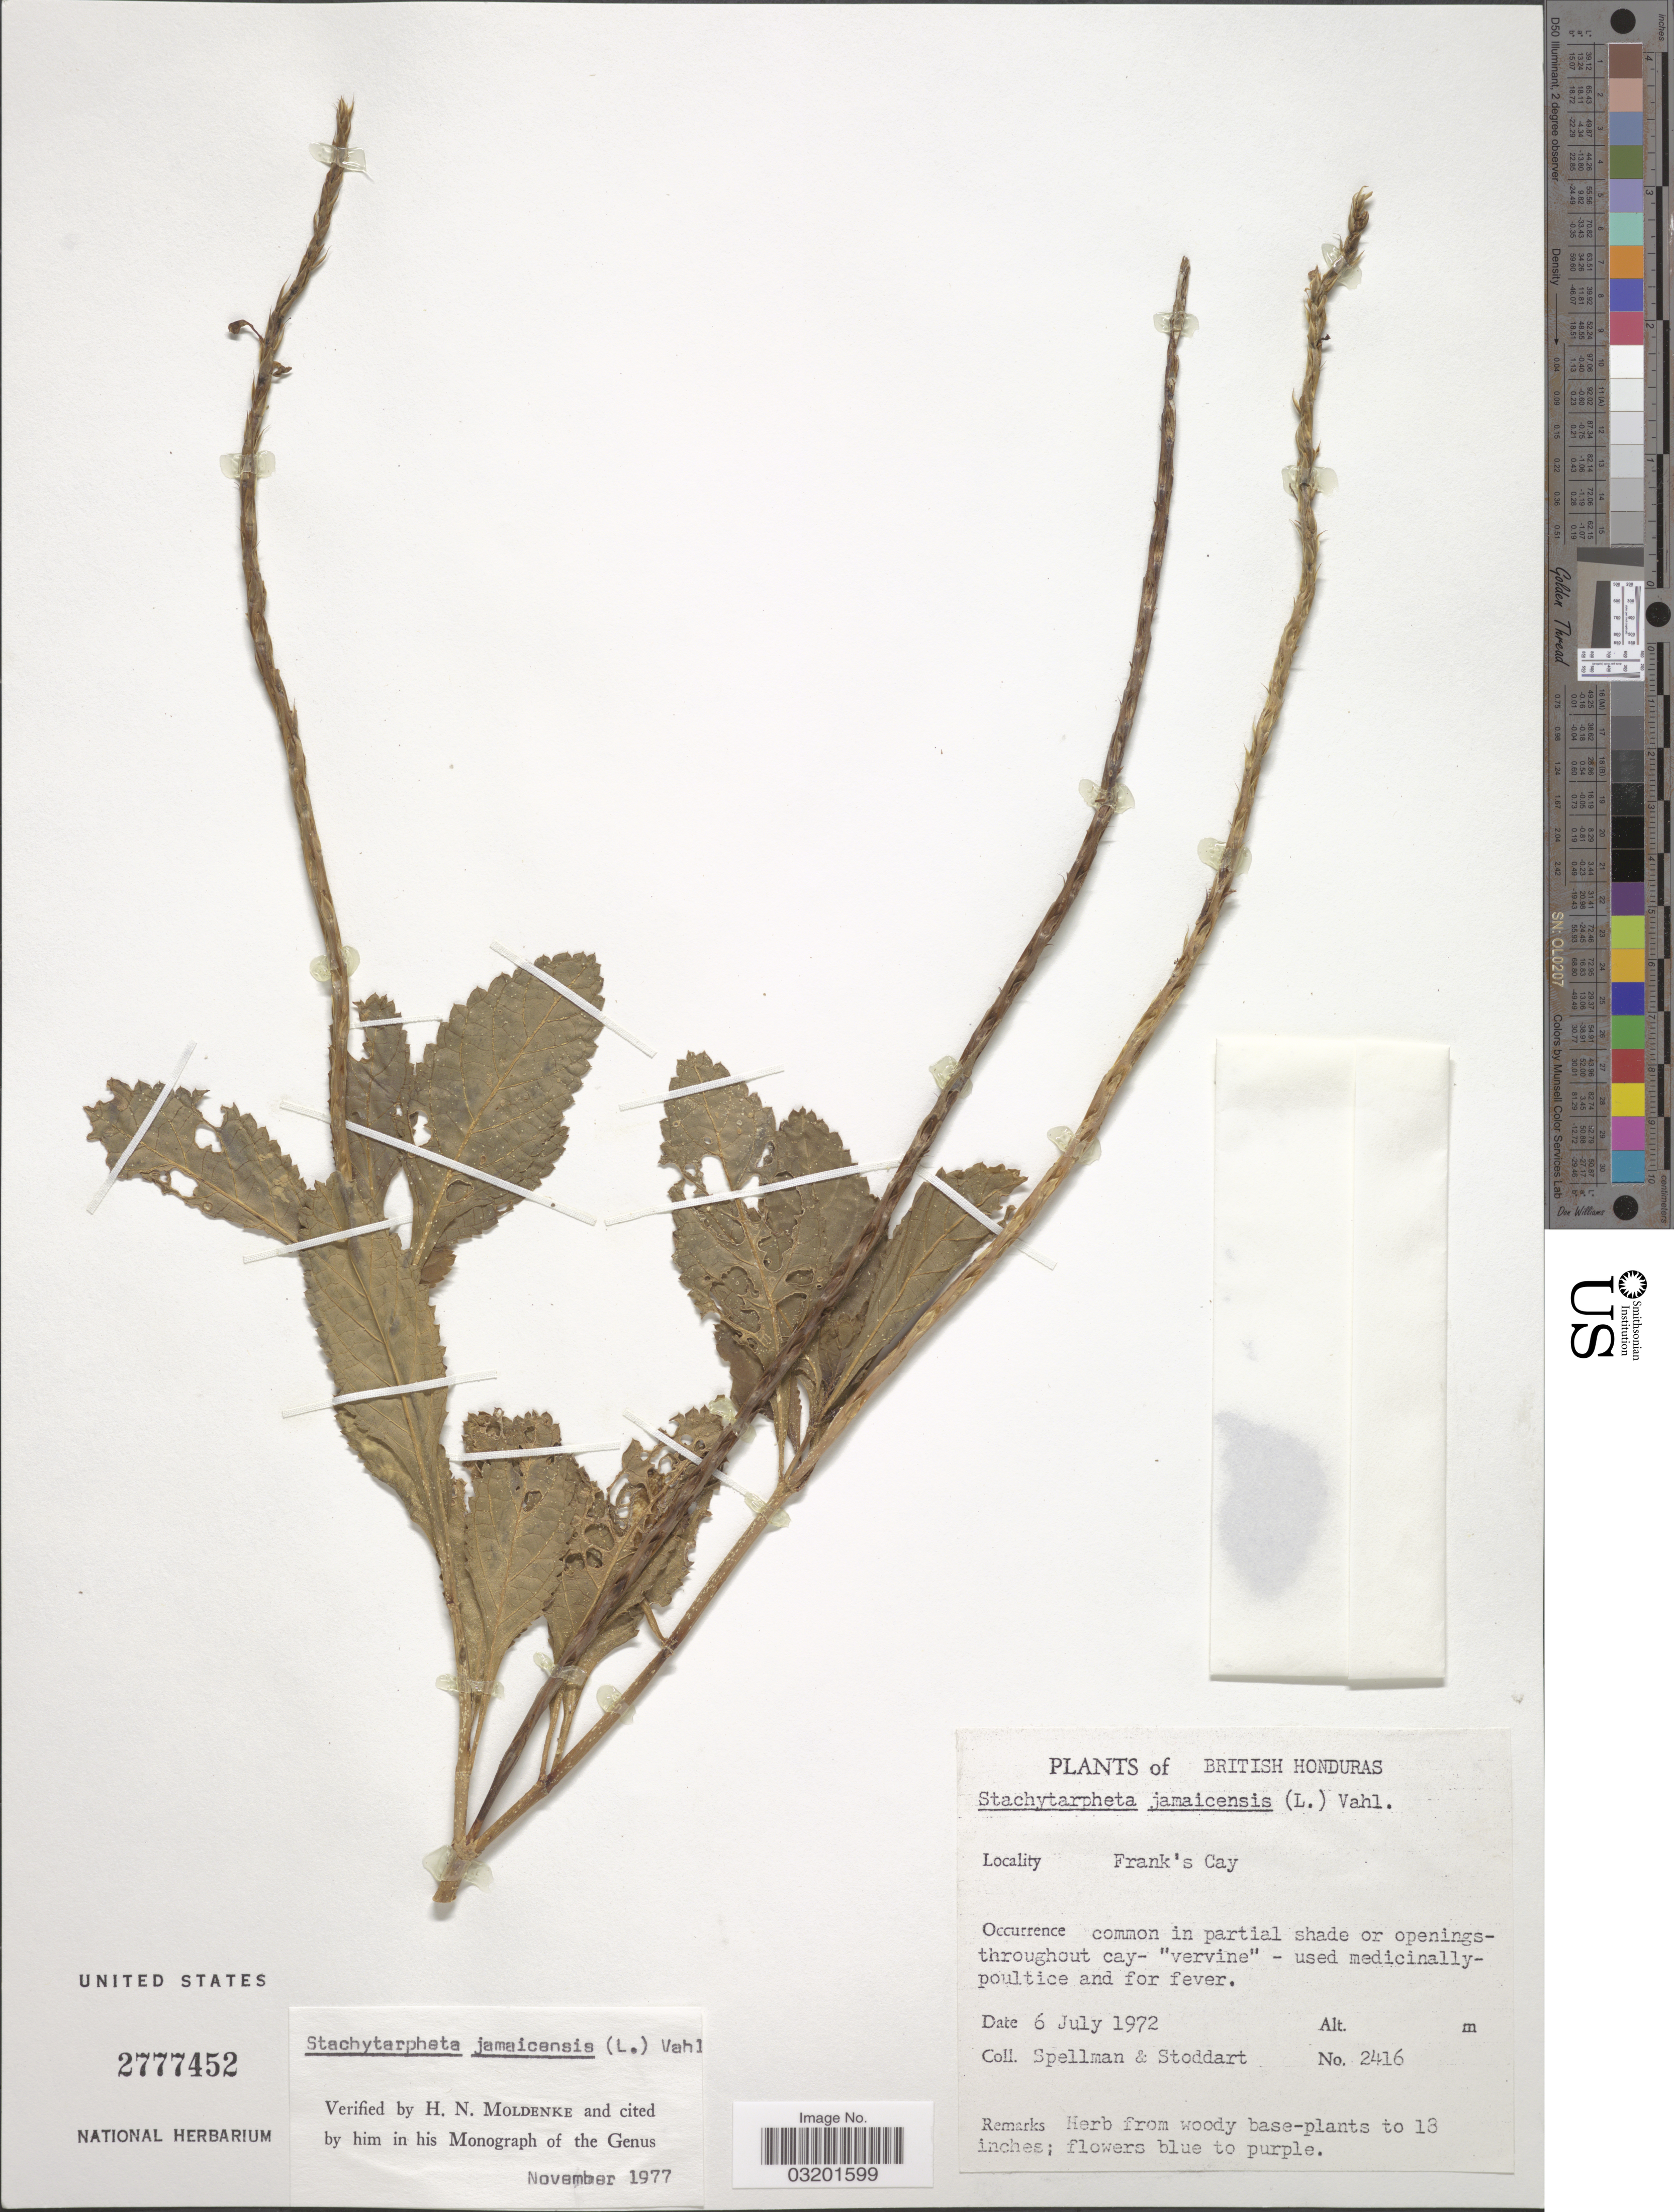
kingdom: Plantae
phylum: Tracheophyta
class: Magnoliopsida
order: Lamiales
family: Verbenaceae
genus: Stachytarpheta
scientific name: Stachytarpheta jamaicensis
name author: (L.) Vahl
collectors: Spellman, -- & -. Stoddart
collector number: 2416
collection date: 1972-07-06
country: Belize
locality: British Honduras. Frank's Cay.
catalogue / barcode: US 2777452